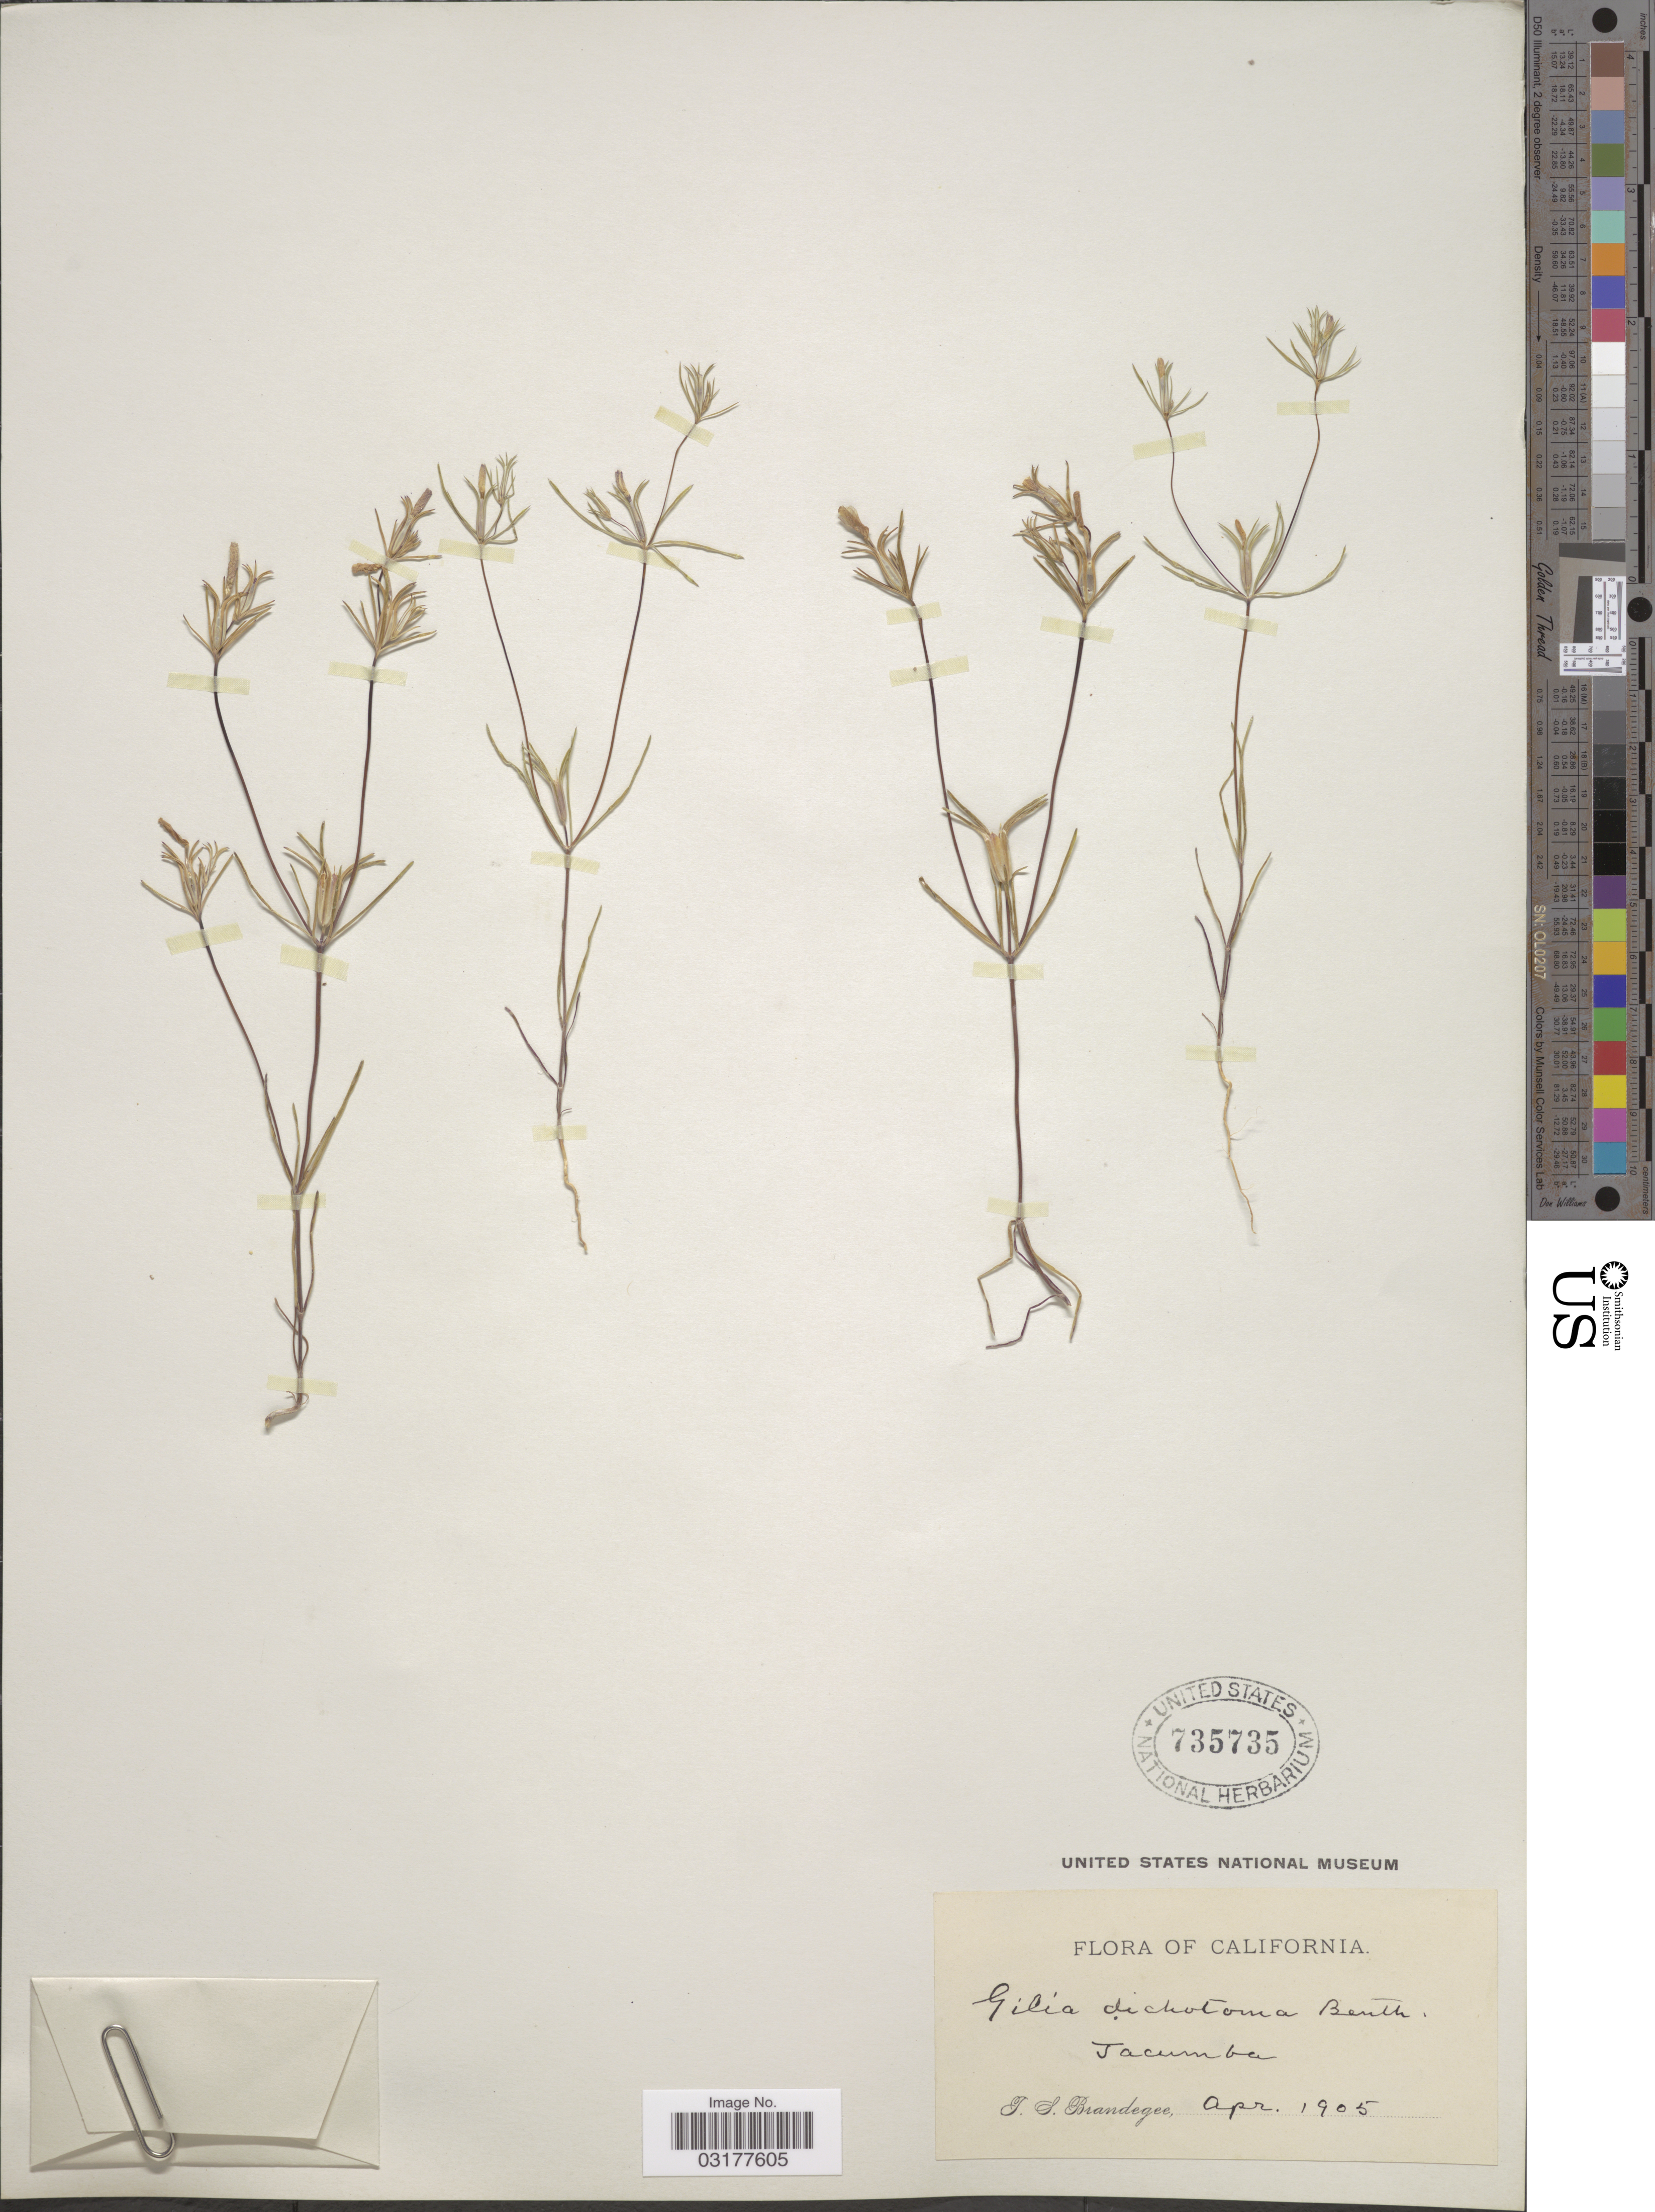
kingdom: Plantae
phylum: Tracheophyta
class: Magnoliopsida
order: Ericales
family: Polemoniaceae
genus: Linanthus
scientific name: Linanthus dichotomus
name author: Benth.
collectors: T. S. Brandegee (herbarium)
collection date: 1905-04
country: United States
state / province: California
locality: Tacumba.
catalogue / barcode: US 735735